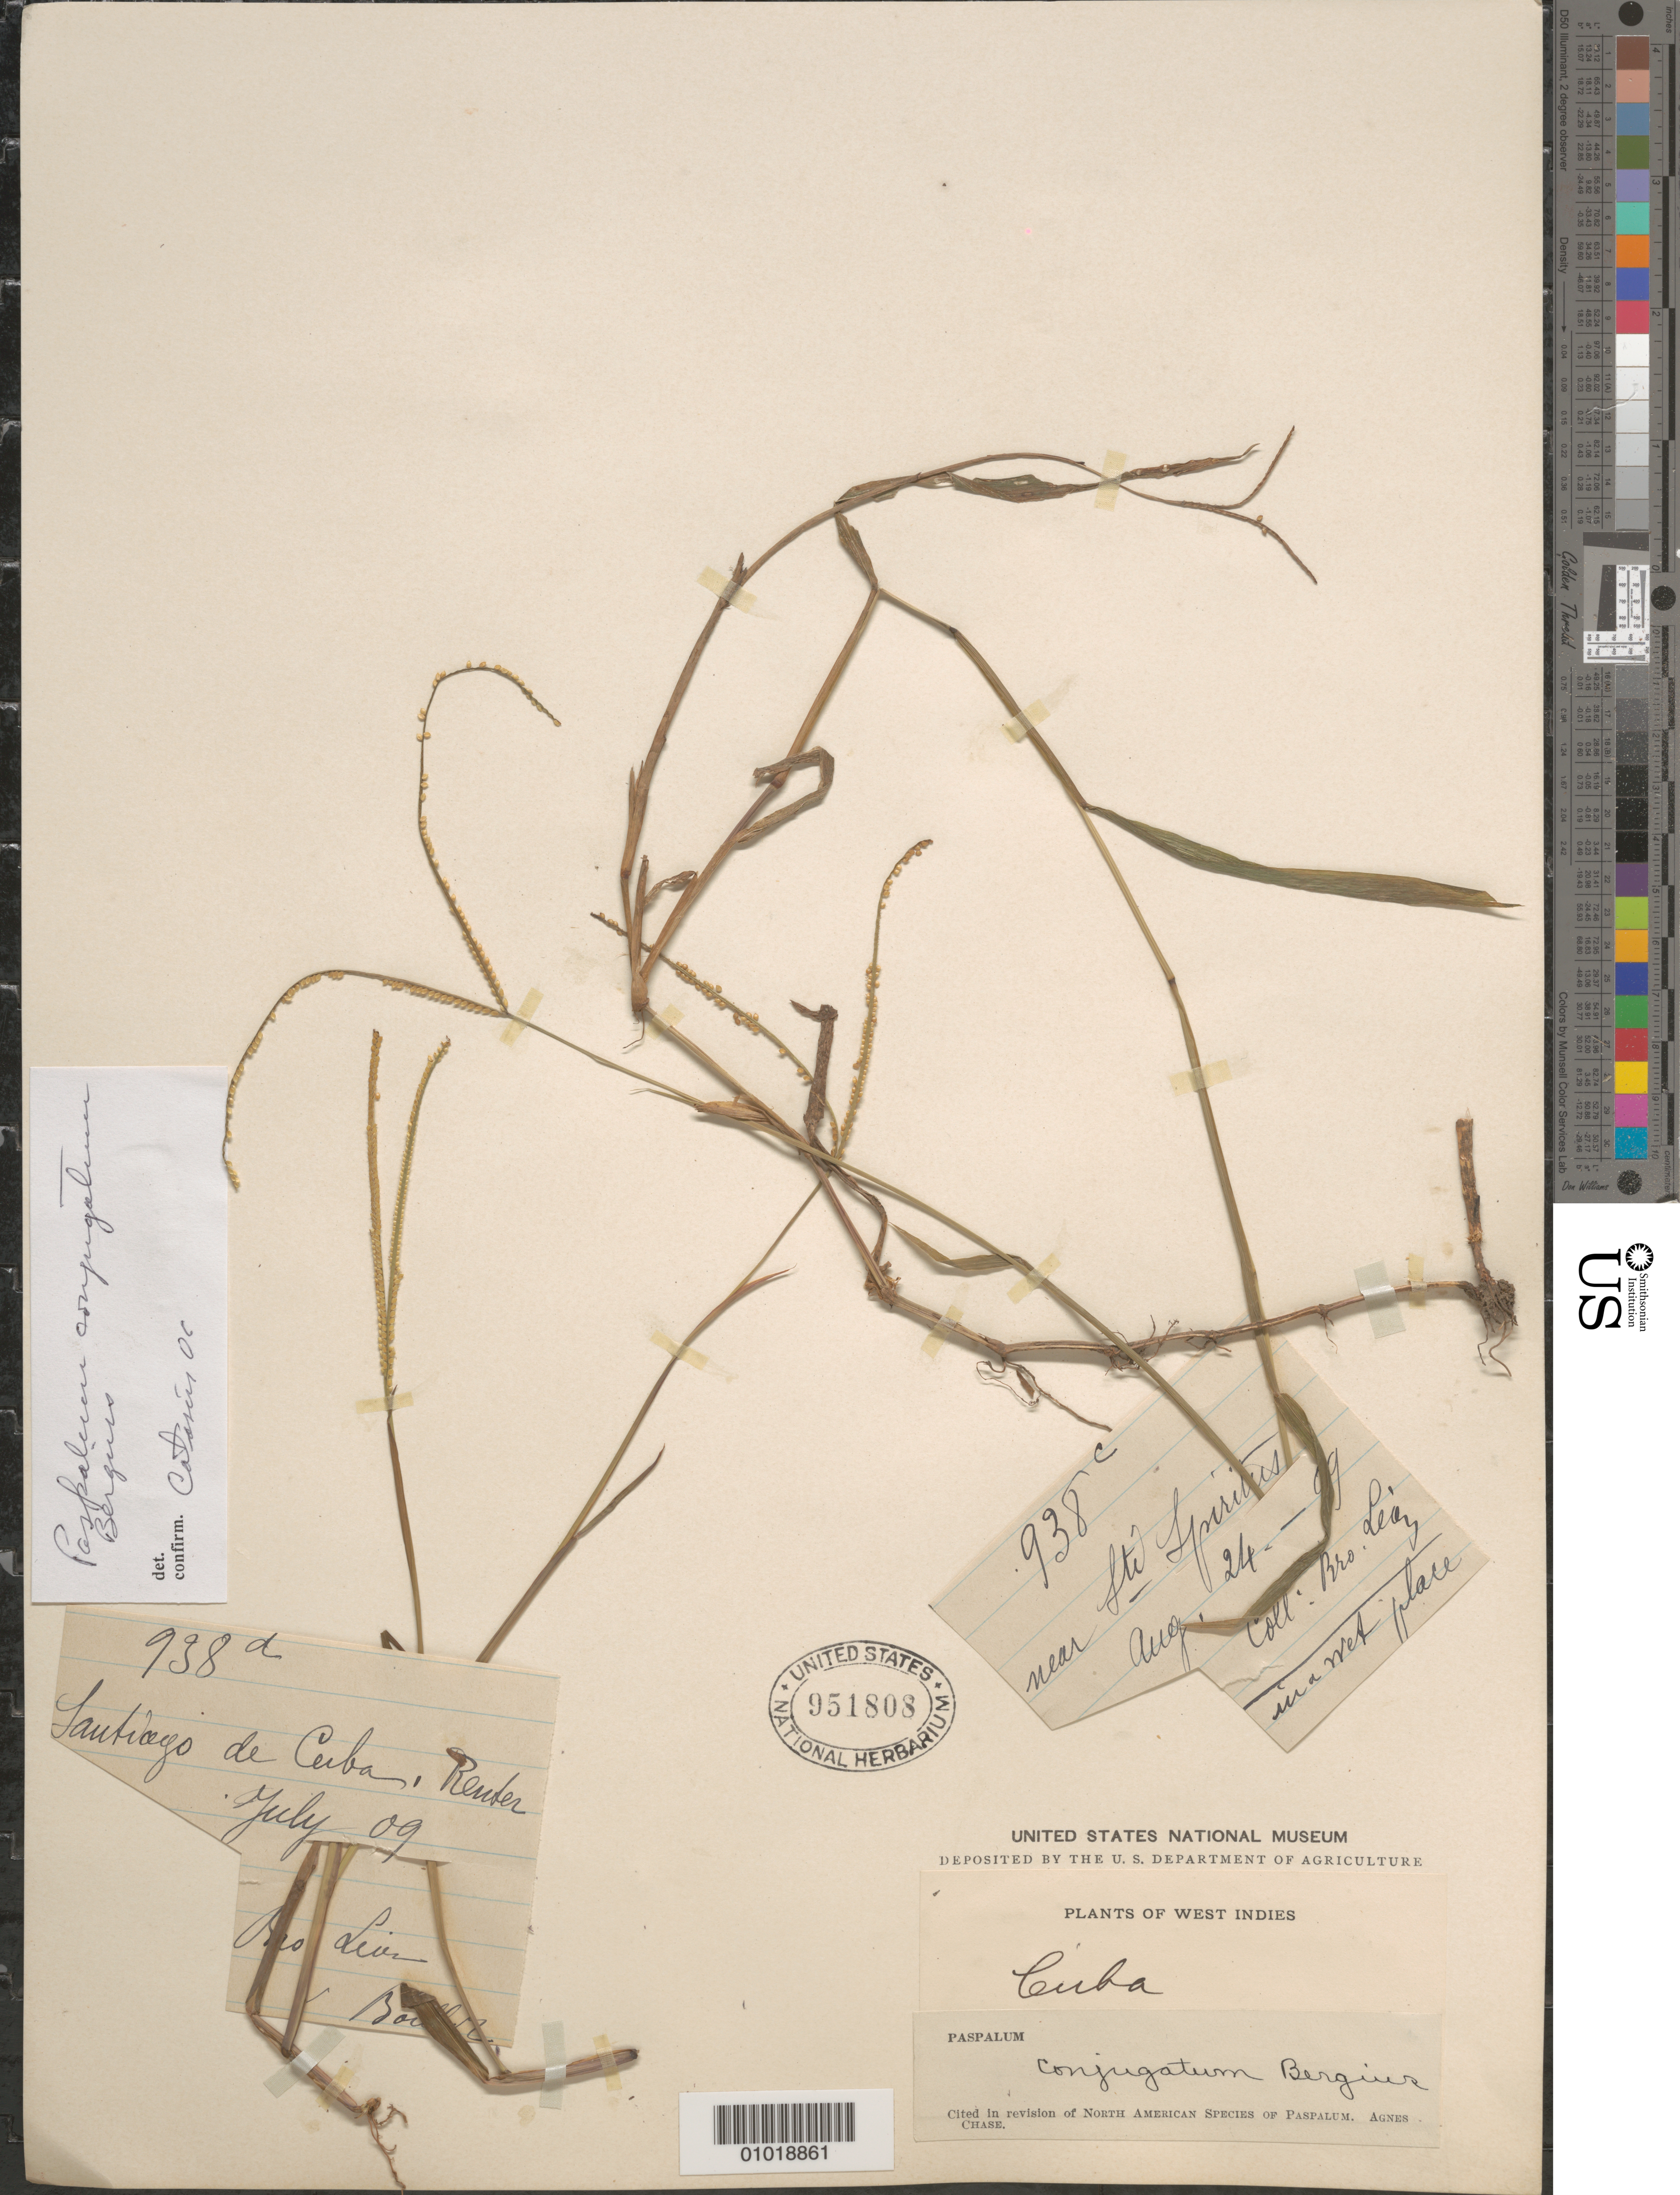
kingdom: Plantae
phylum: Tracheophyta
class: Liliopsida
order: Poales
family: Poaceae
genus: Paspalum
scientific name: Paspalum conjugatum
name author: P.J. Bergius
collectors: Bro. León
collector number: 938d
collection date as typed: Jul 1909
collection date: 1909-07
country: Cuba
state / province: Santiago de Cuba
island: Cuba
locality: Santiago de Cuba [Oriente]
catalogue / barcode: US 951808